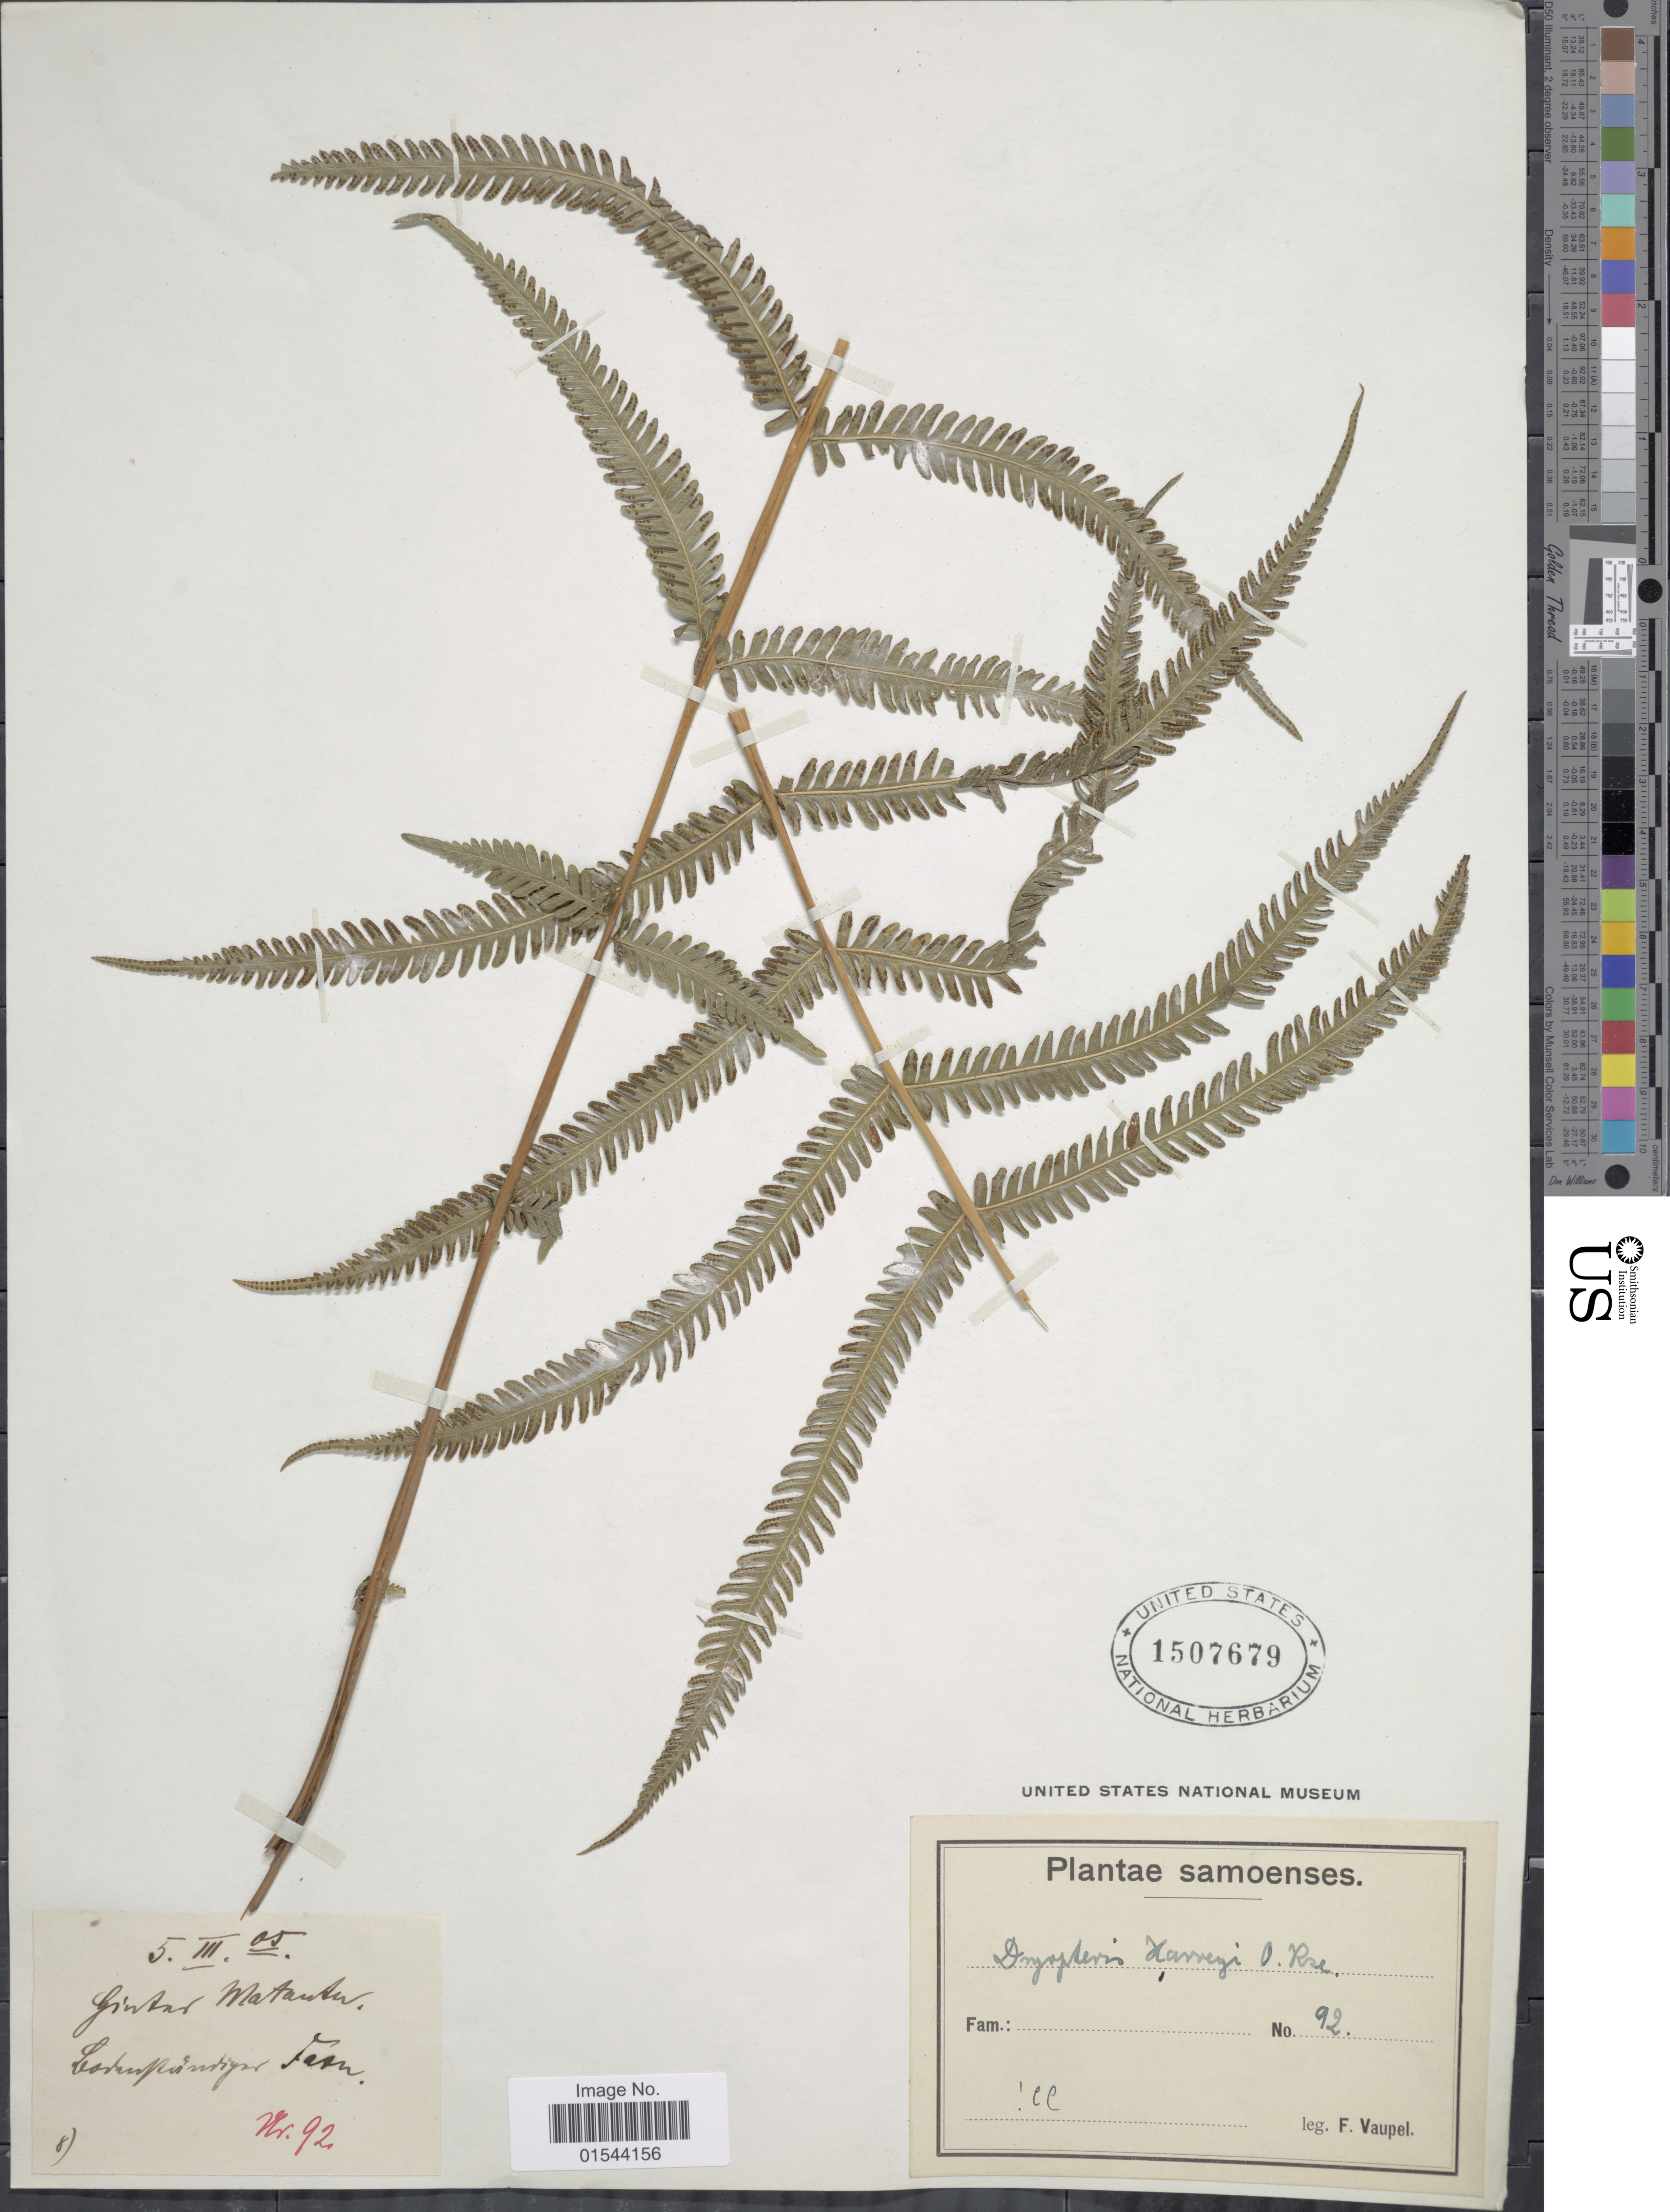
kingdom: Plantae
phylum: Tracheophyta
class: Polypodiopsida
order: Polypodiales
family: Thelypteridaceae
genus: Christella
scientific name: Christella harveyi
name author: (Mett.) Holttum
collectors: F. Vaupel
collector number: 92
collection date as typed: Transcribed d/m/y: 5/3/5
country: Samoa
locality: Samoenses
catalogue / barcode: US 1507679